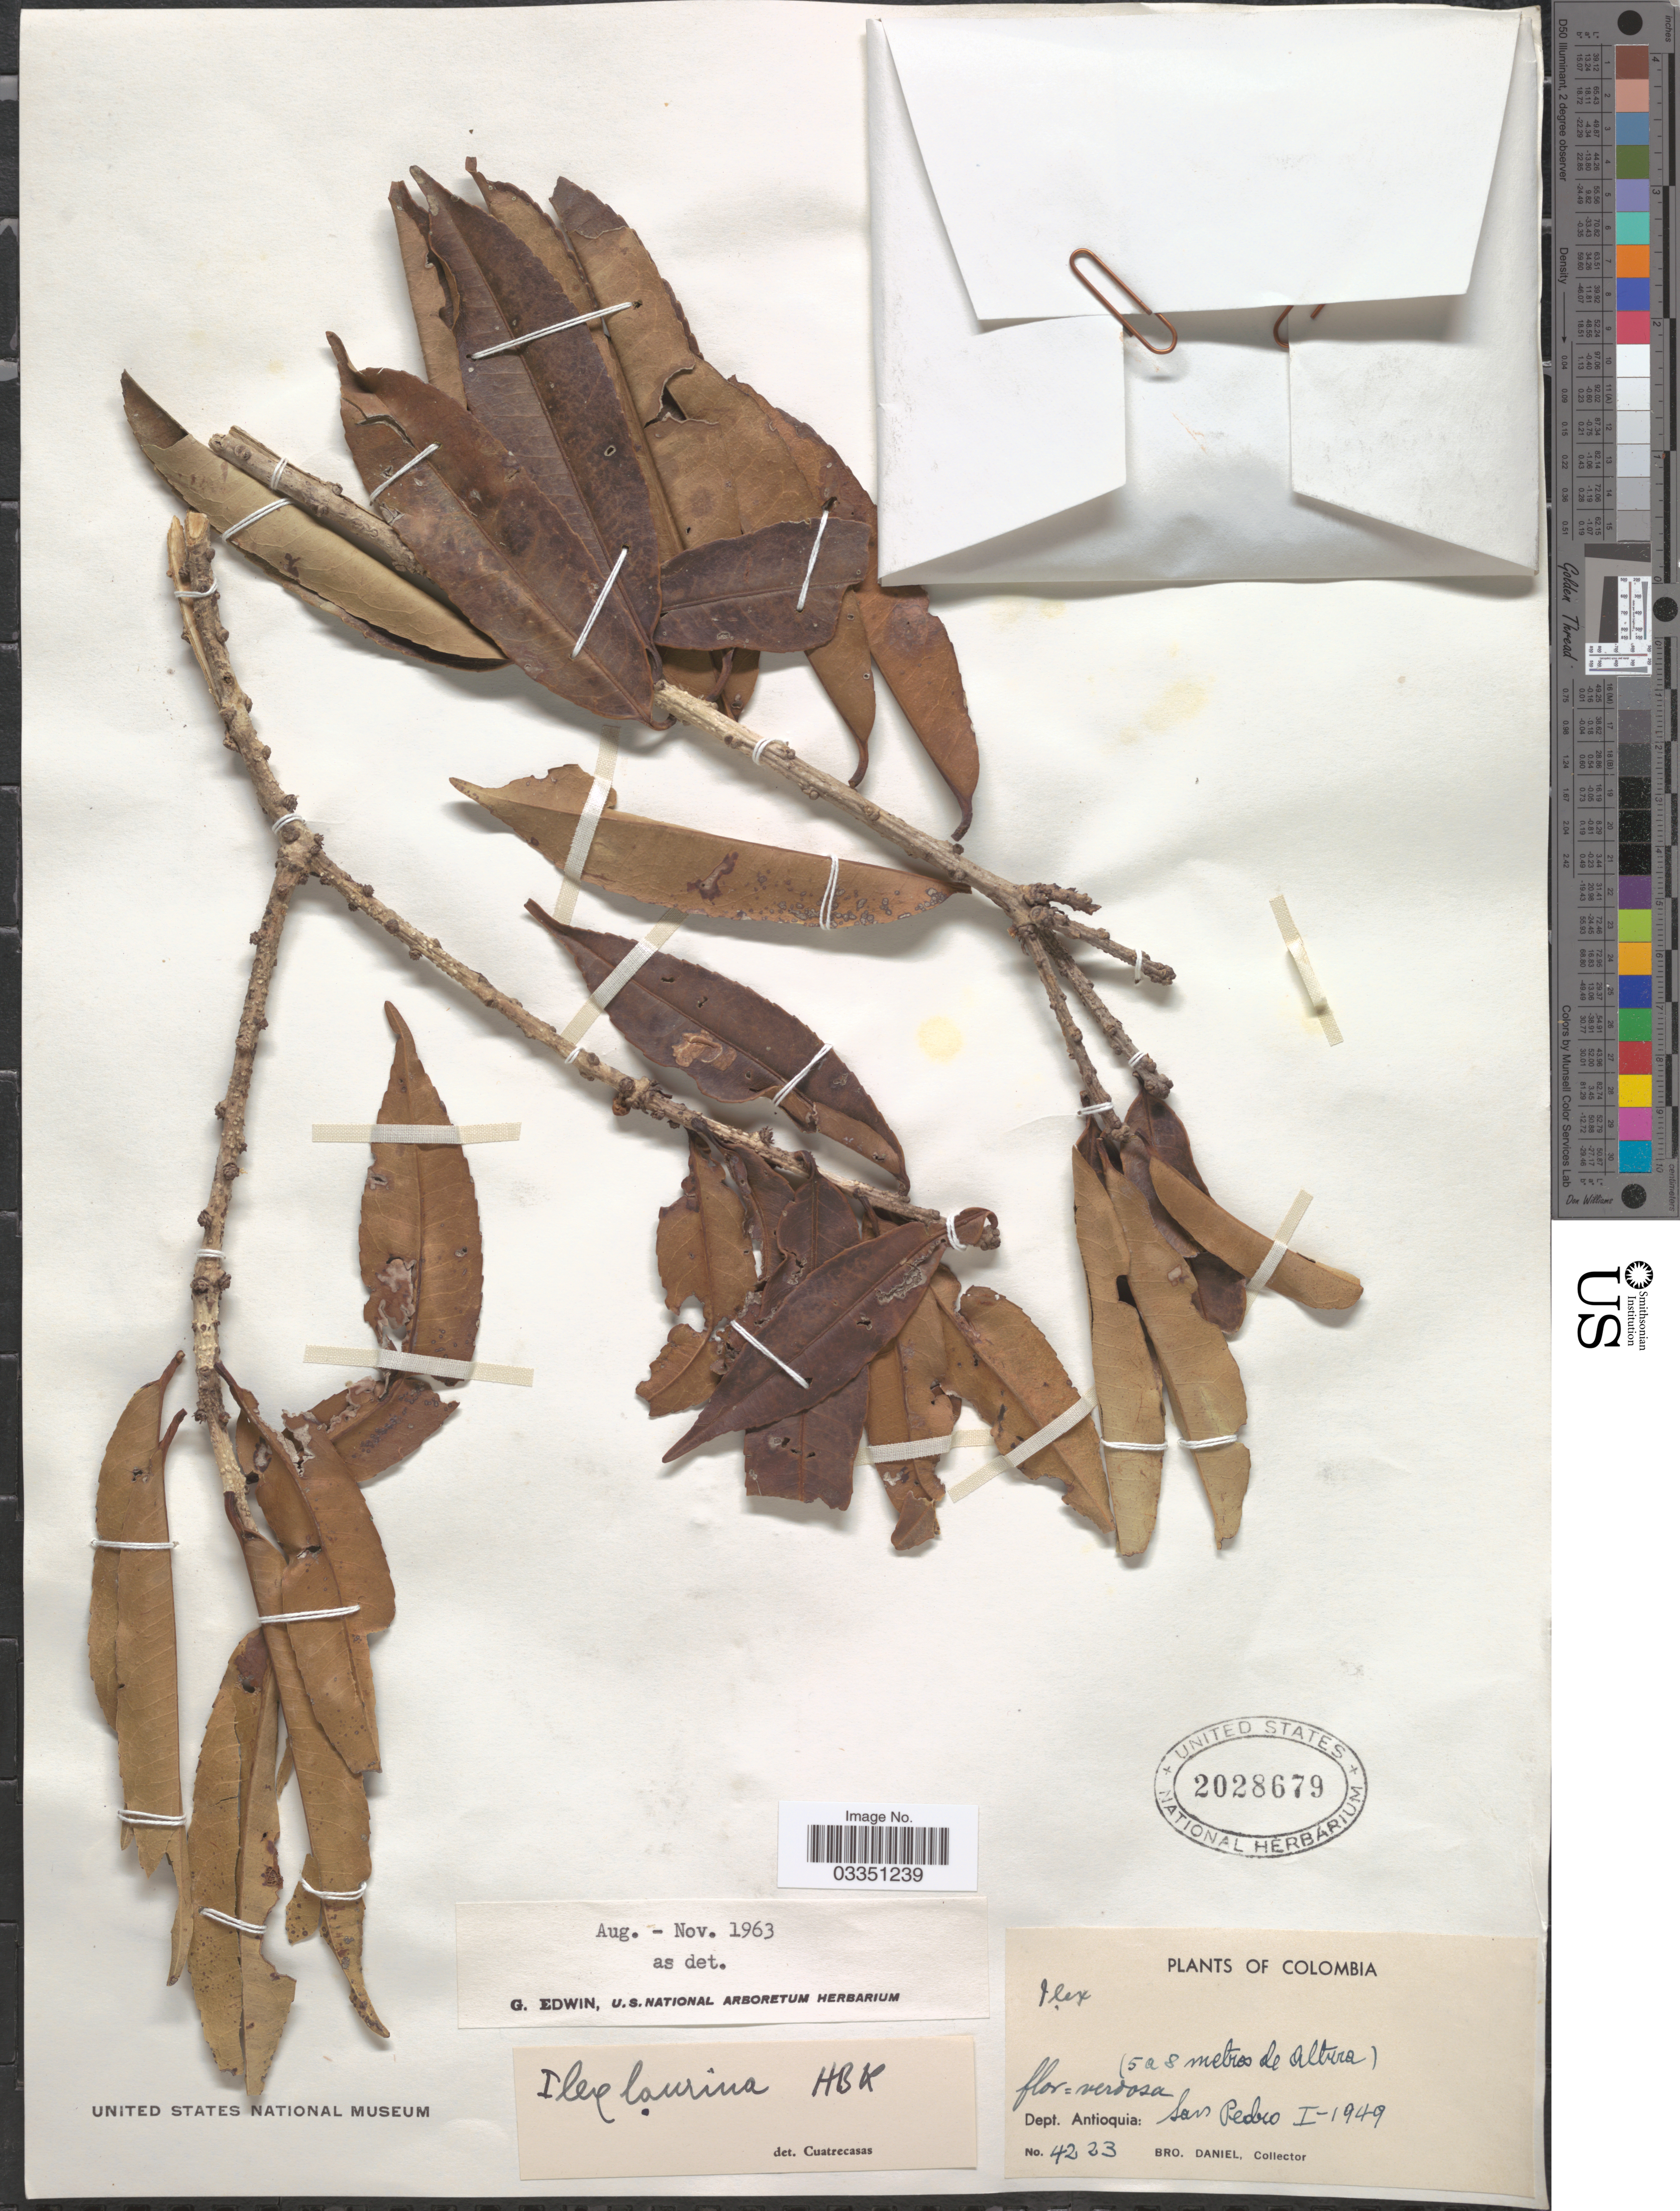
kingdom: Plantae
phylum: Tracheophyta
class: Magnoliopsida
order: Aquifoliales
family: Aquifoliaceae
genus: Ilex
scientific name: Ilex laurina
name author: Kunth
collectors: Bro. Daniel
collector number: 4223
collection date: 1949-01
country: Colombia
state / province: Antioquia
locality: Dept. Antioquia: San Pedro.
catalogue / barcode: US 2028679